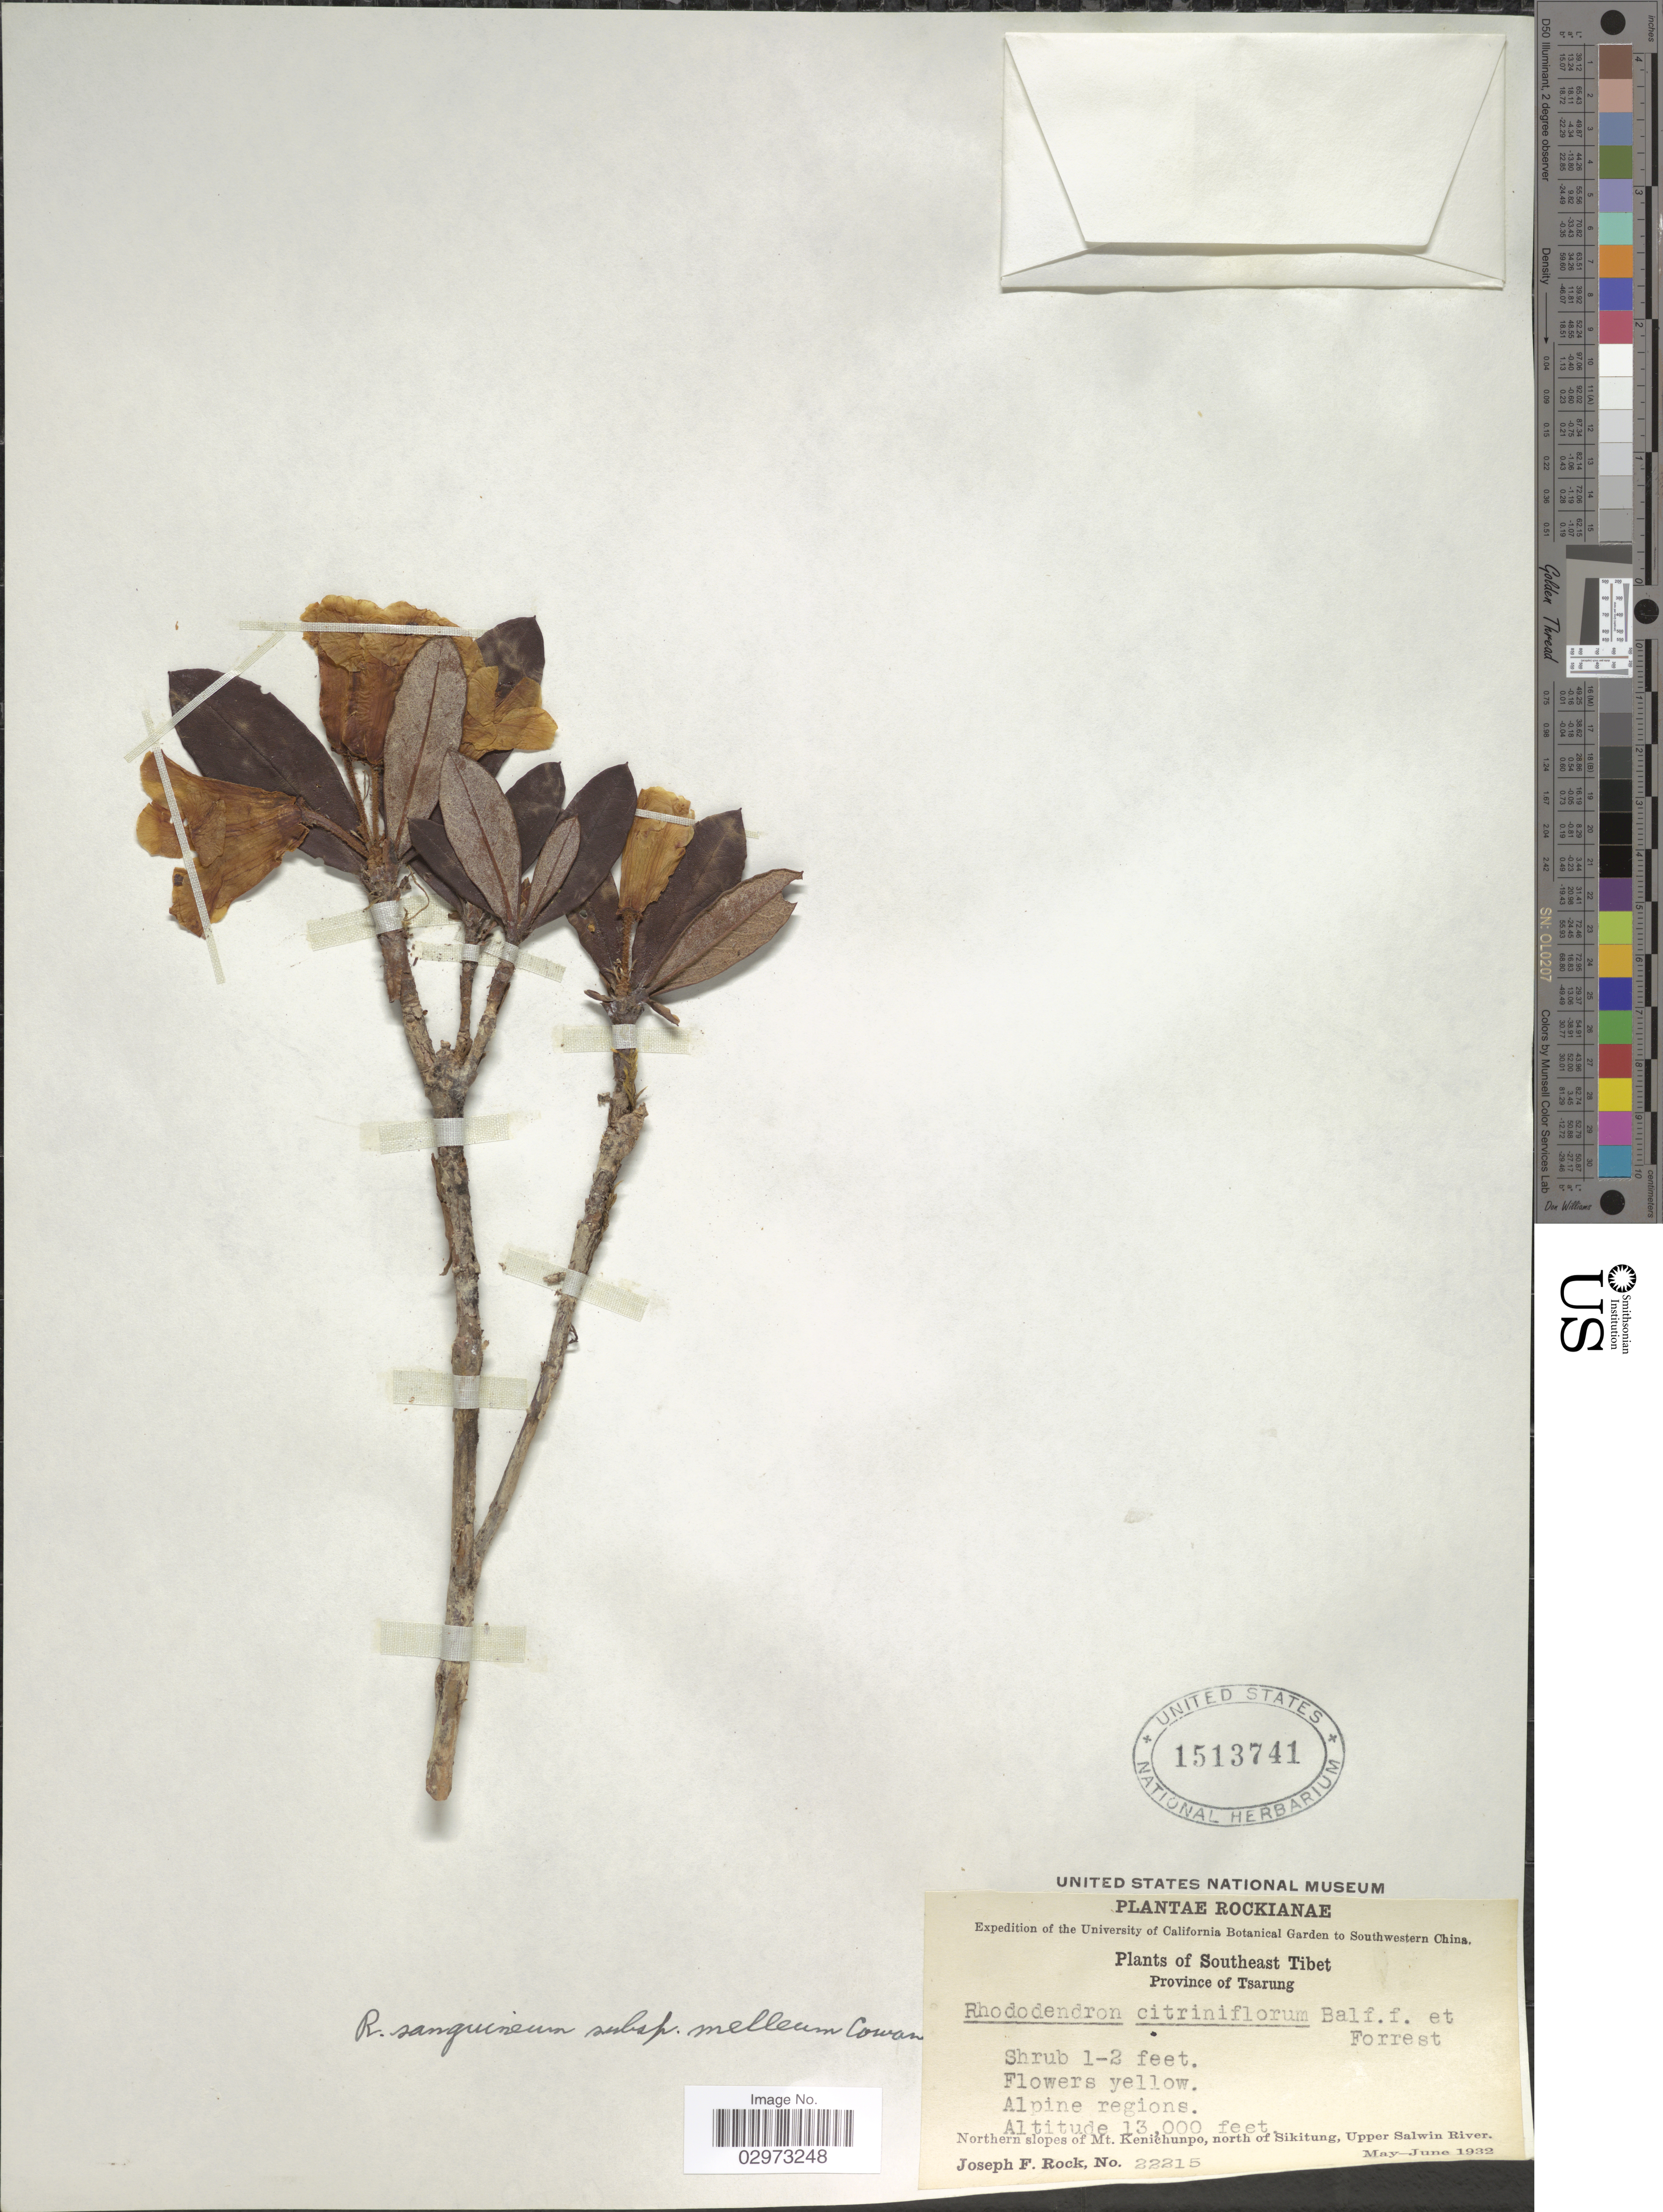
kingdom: Plantae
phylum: Tracheophyta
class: Magnoliopsida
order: Ericales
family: Ericaceae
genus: Rhododendron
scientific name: Rhododendron sanguineum subsp. melleum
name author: Cowan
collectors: J. F. Rock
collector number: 22215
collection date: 1932-05/1932-06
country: China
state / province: Xizang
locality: Southwestern China. Southeast Tibet. Province of Tsarung. Alpine regions. Northern slopes of Mt. Kenichunpo, north of Sikitung, Upper Salwin River.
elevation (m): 3962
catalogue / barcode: US 1513741